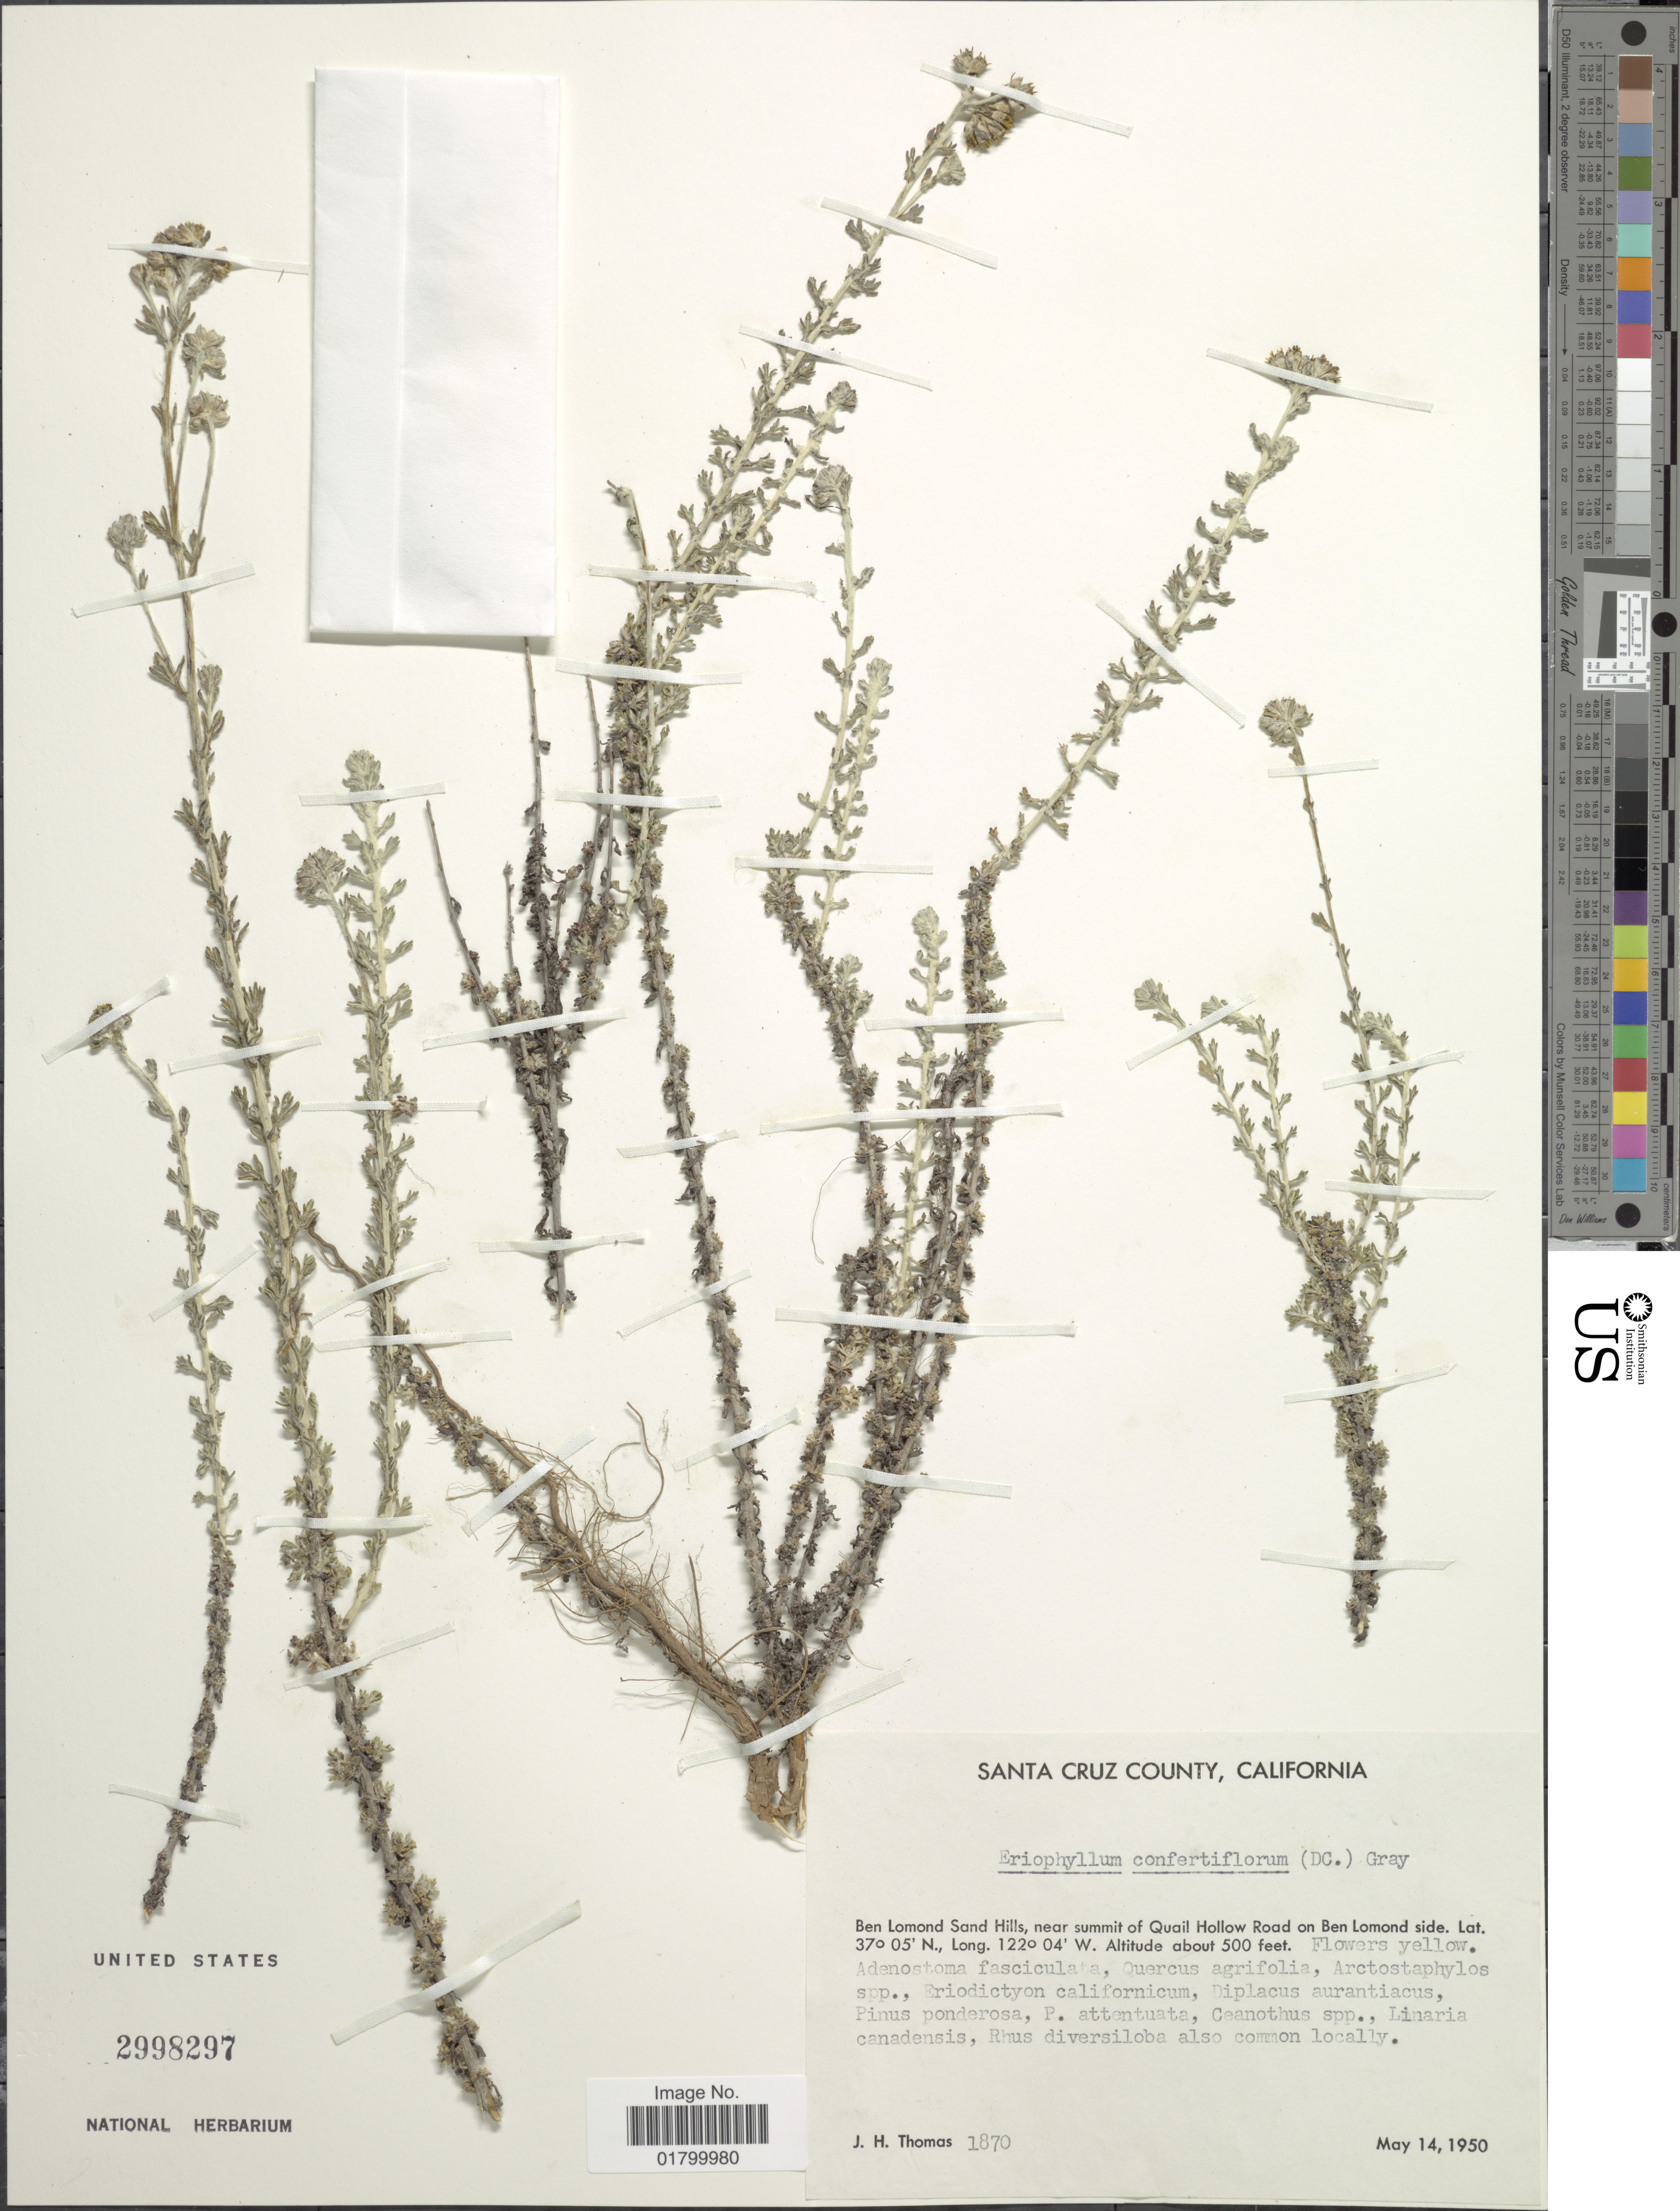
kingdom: Plantae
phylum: Tracheophyta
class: Magnoliopsida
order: Asterales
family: Asteraceae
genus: Eriophyllum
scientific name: Eriophyllum confertiflorum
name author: (DC.) A. Gray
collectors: J. H. Thomas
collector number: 1870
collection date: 1950-05-14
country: United States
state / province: California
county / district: Santa Cruz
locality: Santa Cruz County, Ben Lomond Sand Hills, near summit of Quail Hollow Road on Ben Lomond side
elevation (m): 152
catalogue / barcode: US 2998297